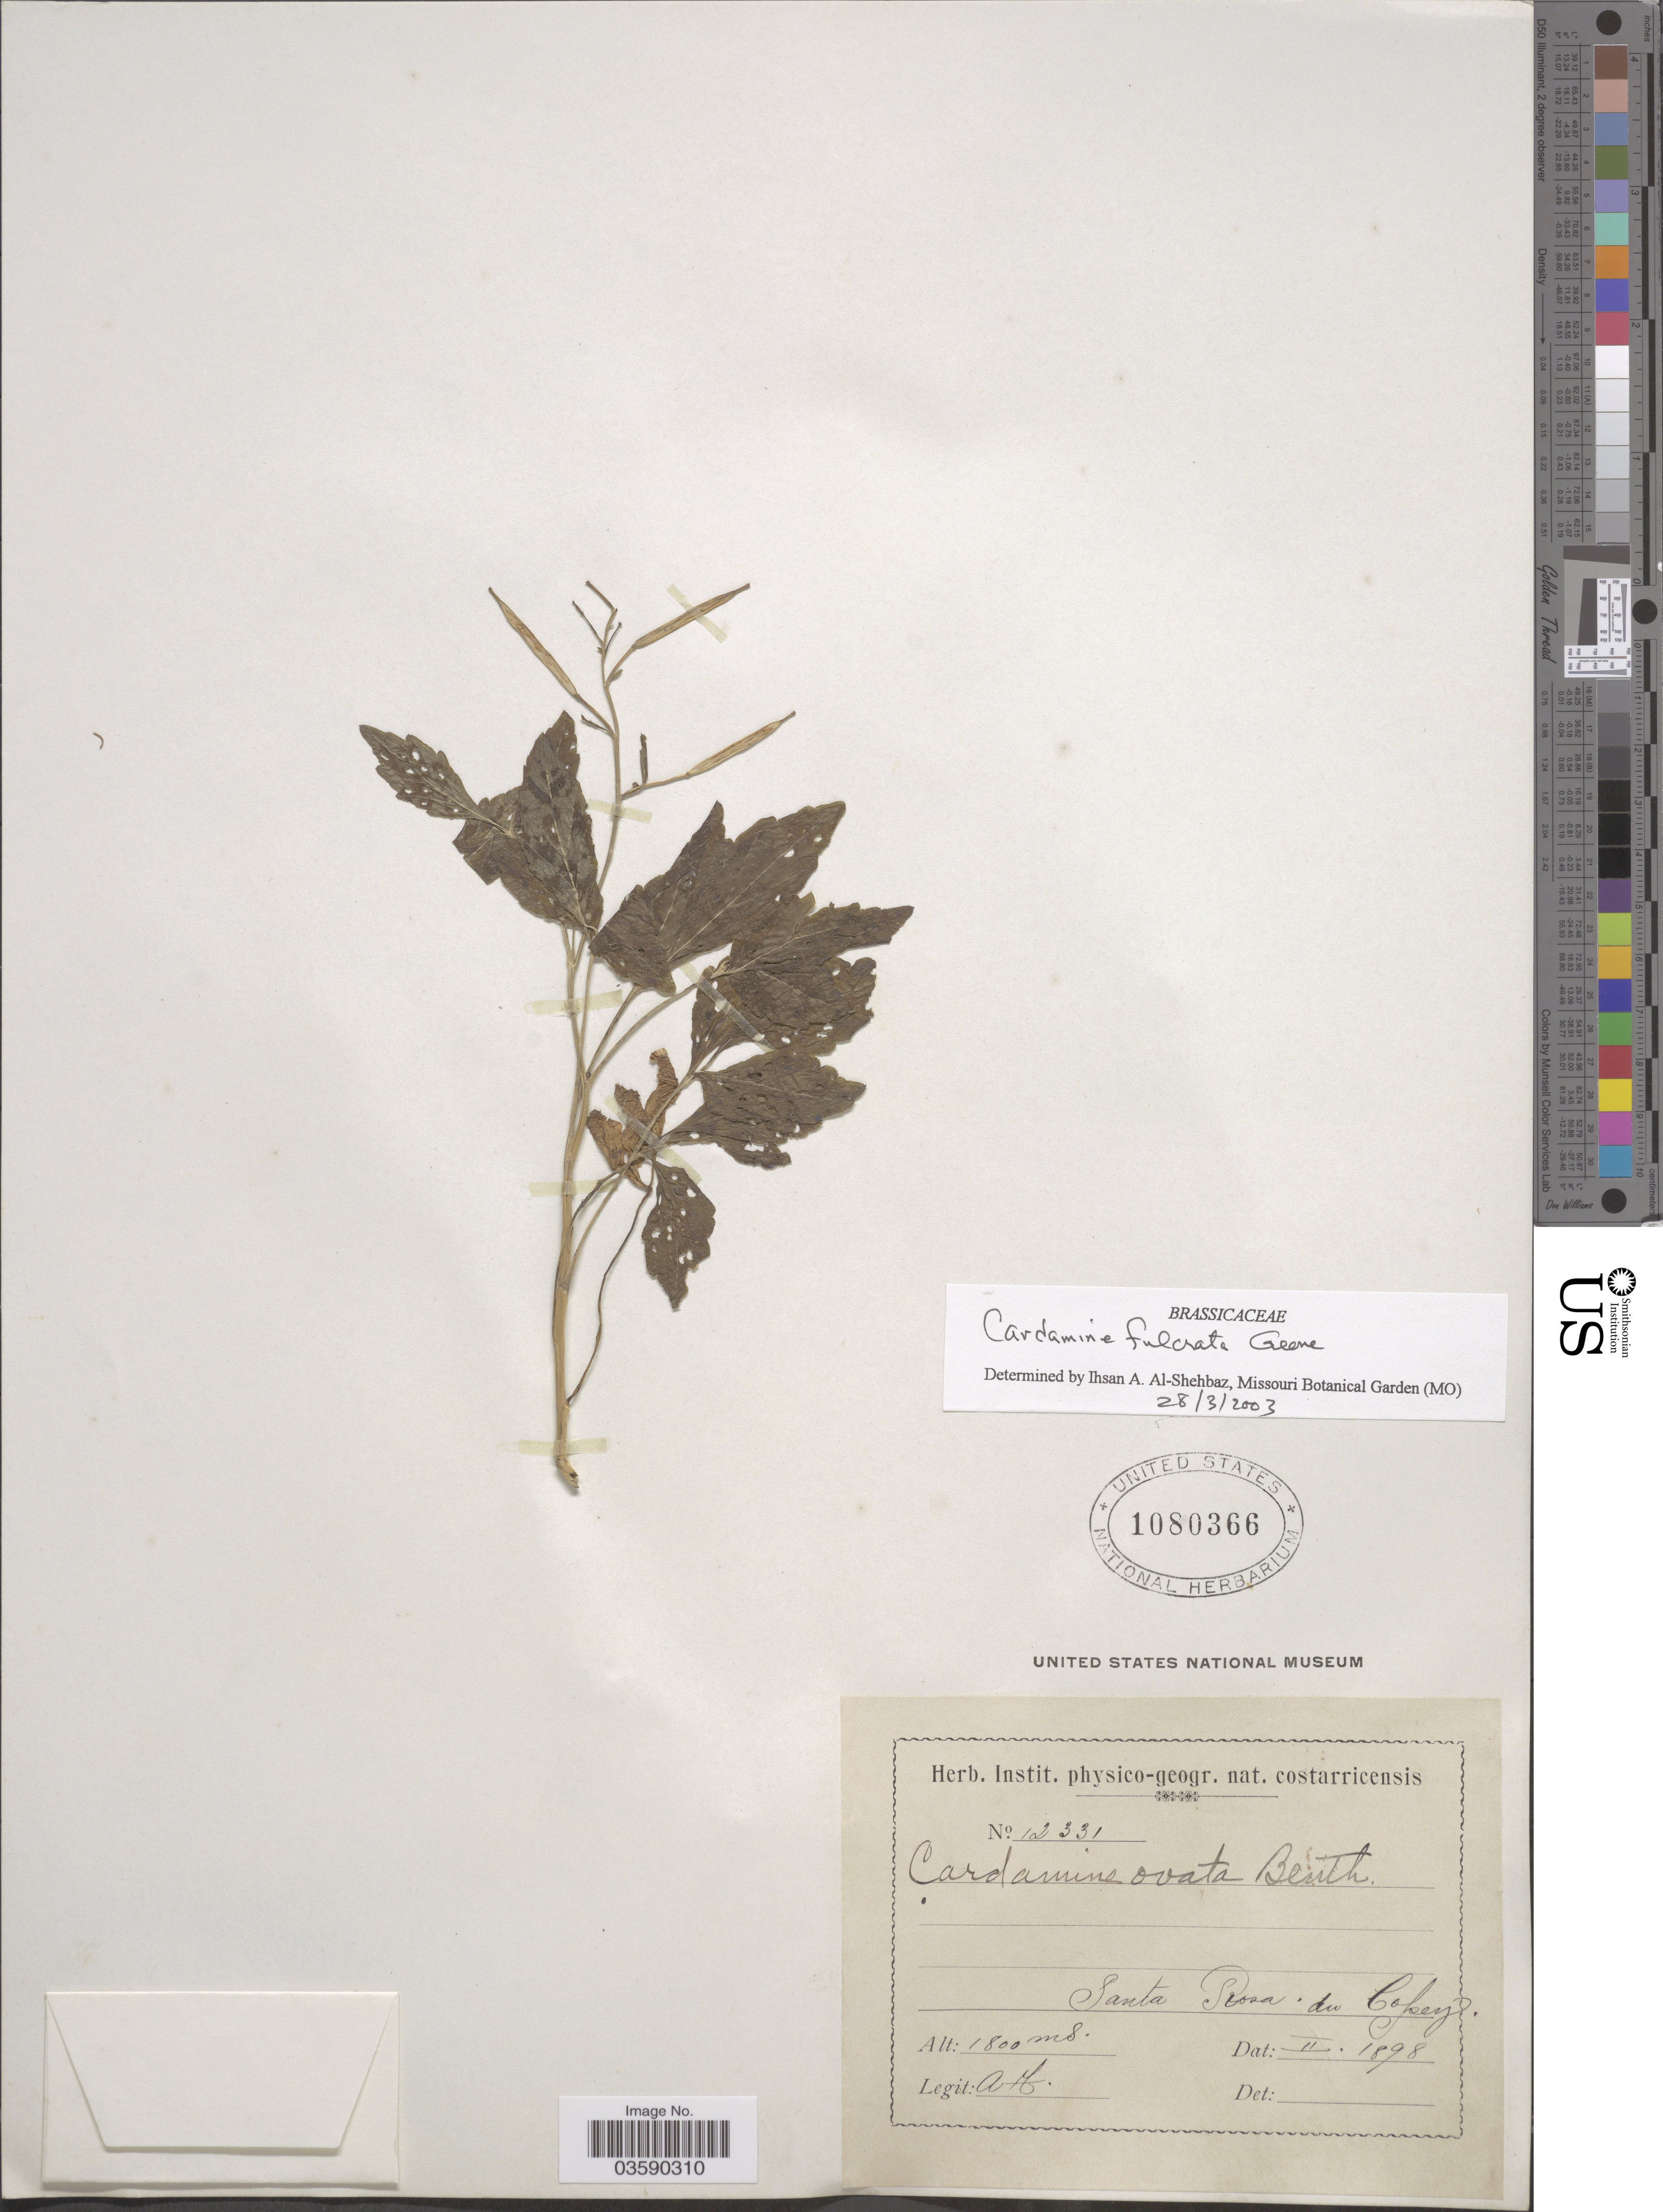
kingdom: Plantae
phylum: Tracheophyta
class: Magnoliopsida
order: Brassicales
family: Brassicaceae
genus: Cardamine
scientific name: Cardamine fulcrata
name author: Greene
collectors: A. T.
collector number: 12331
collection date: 1898-02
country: Costa Rica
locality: Santa Rosa du Copey.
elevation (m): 1800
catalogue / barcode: US 1080366